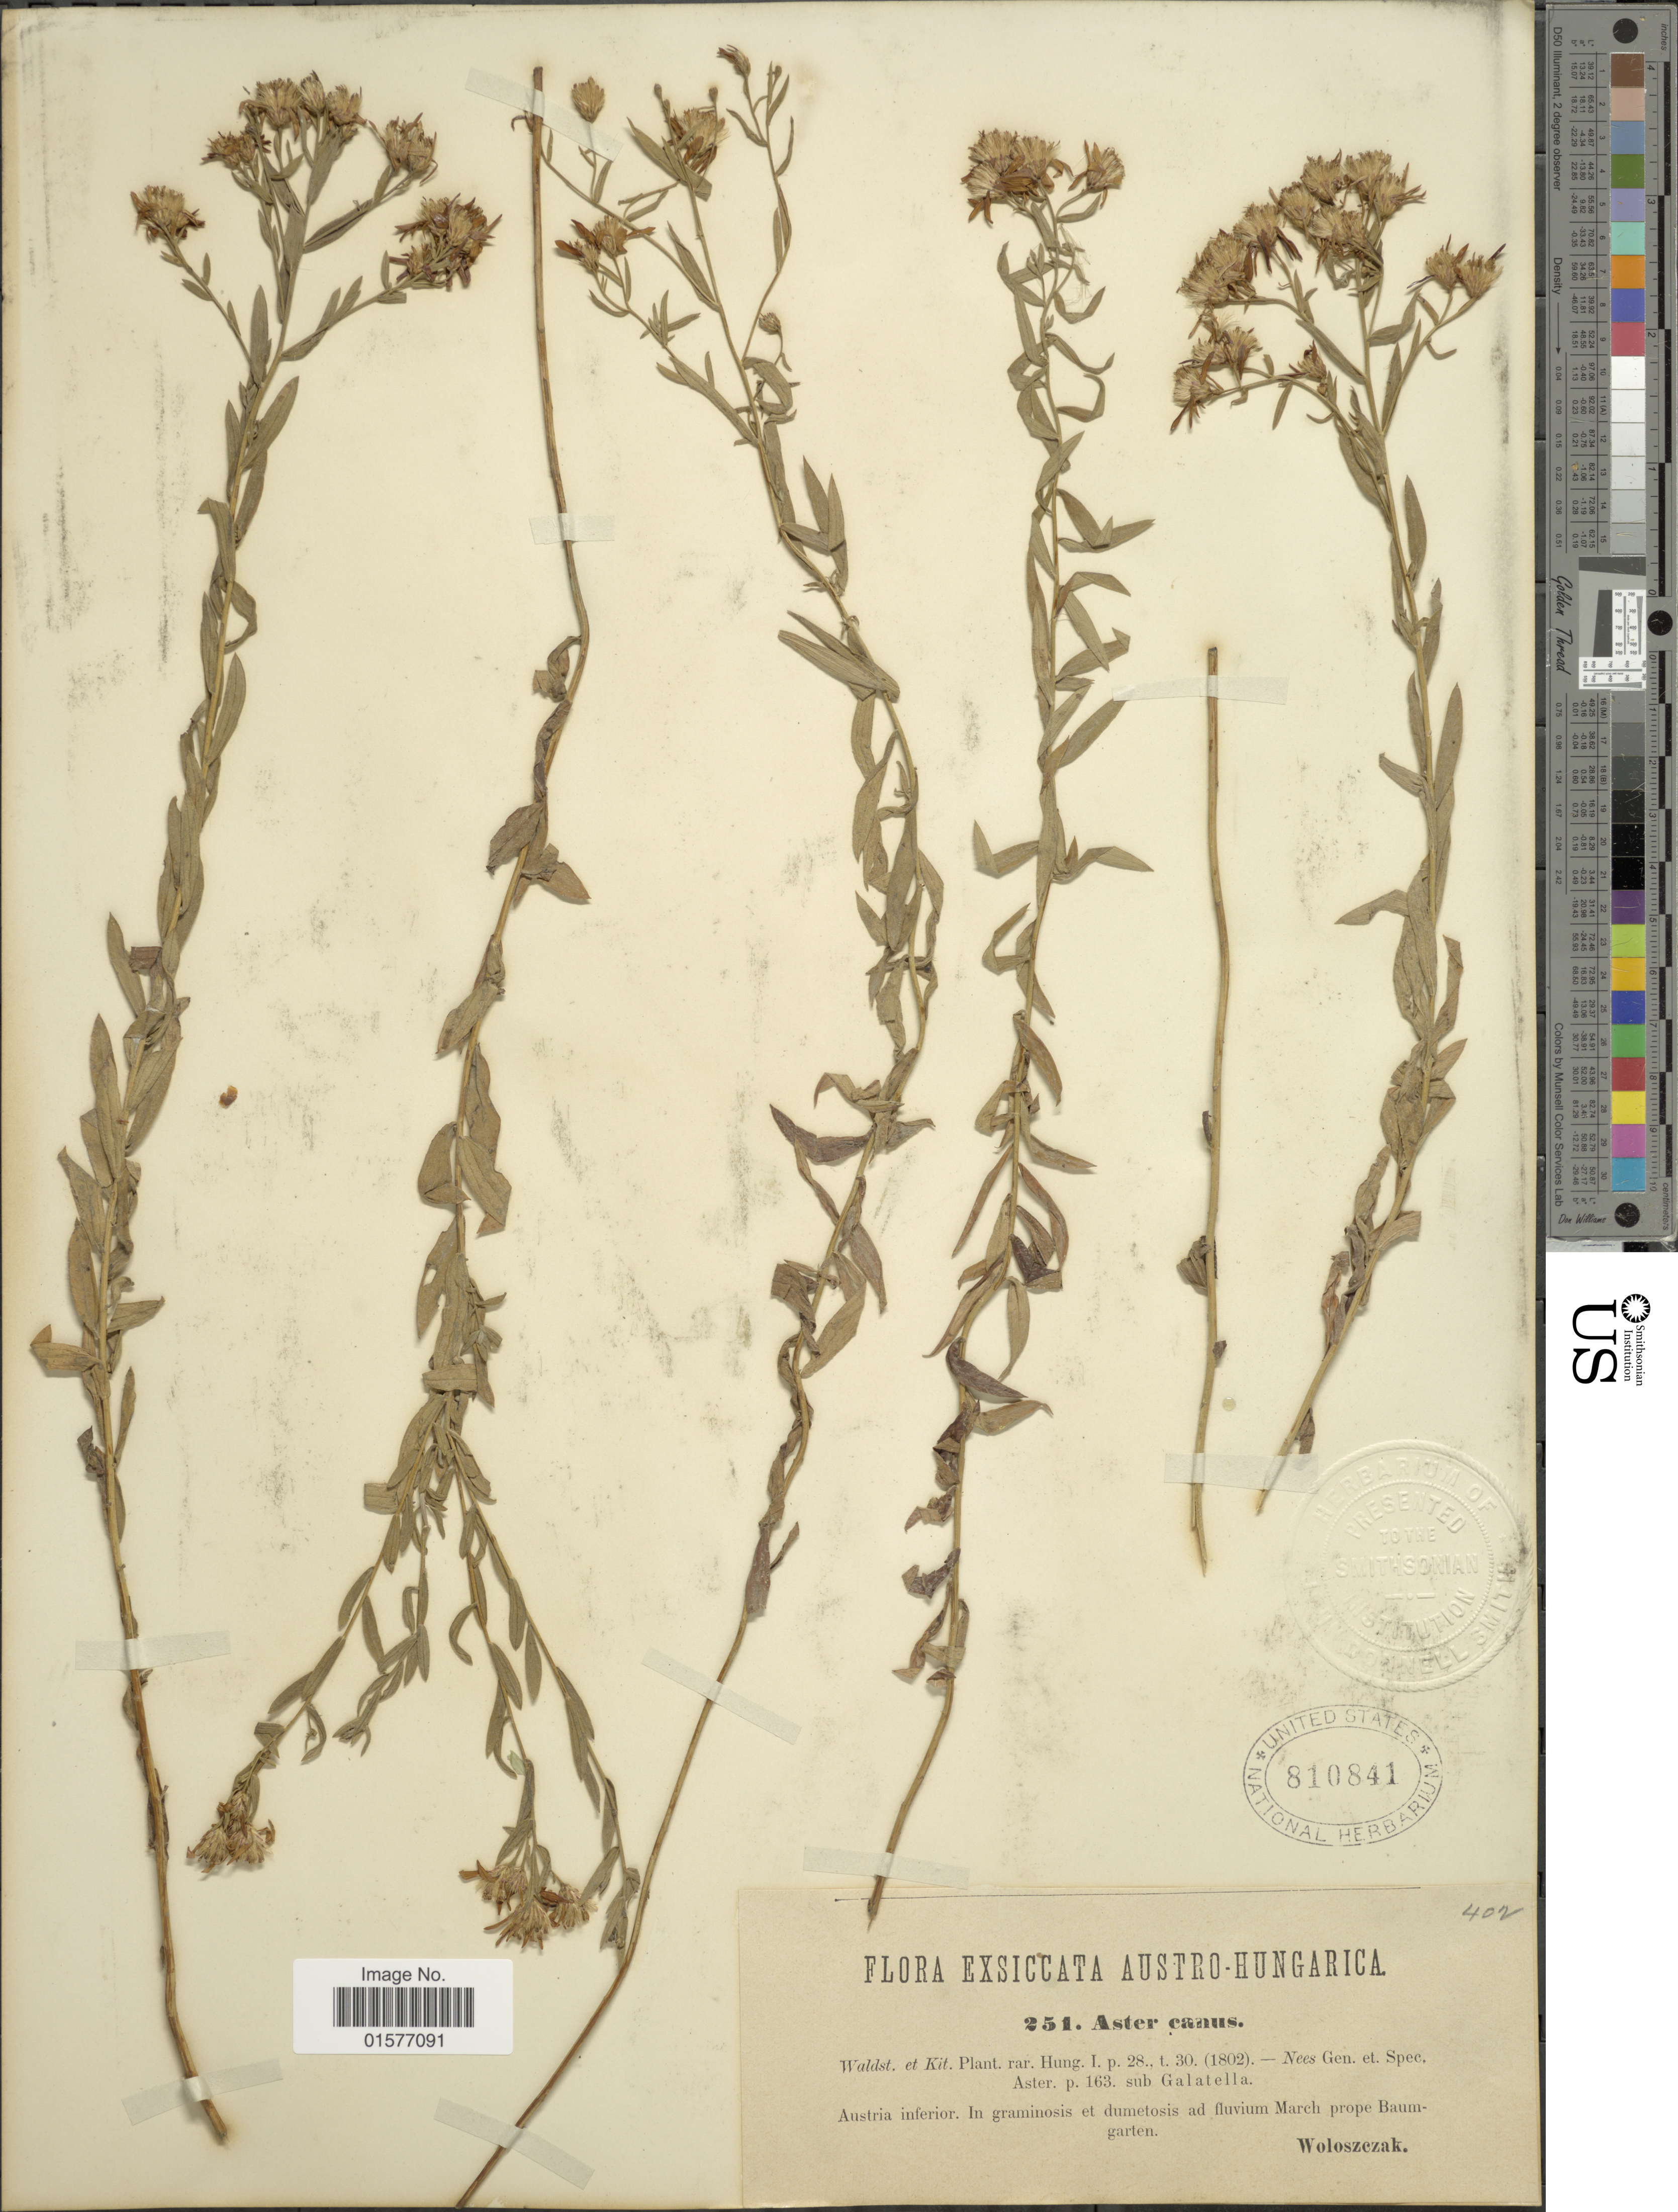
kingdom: Plantae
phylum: Tracheophyta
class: Magnoliopsida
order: Asterales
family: Asteraceae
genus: Galatella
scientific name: Galatella cana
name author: (Waldst. & Kit.) Nees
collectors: -. Woloszczk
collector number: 251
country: Austria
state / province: Niederosterreich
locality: Austria inferior, In graminsos et dumetosis ad fluvium March prope Baumgarten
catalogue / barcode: US 810841